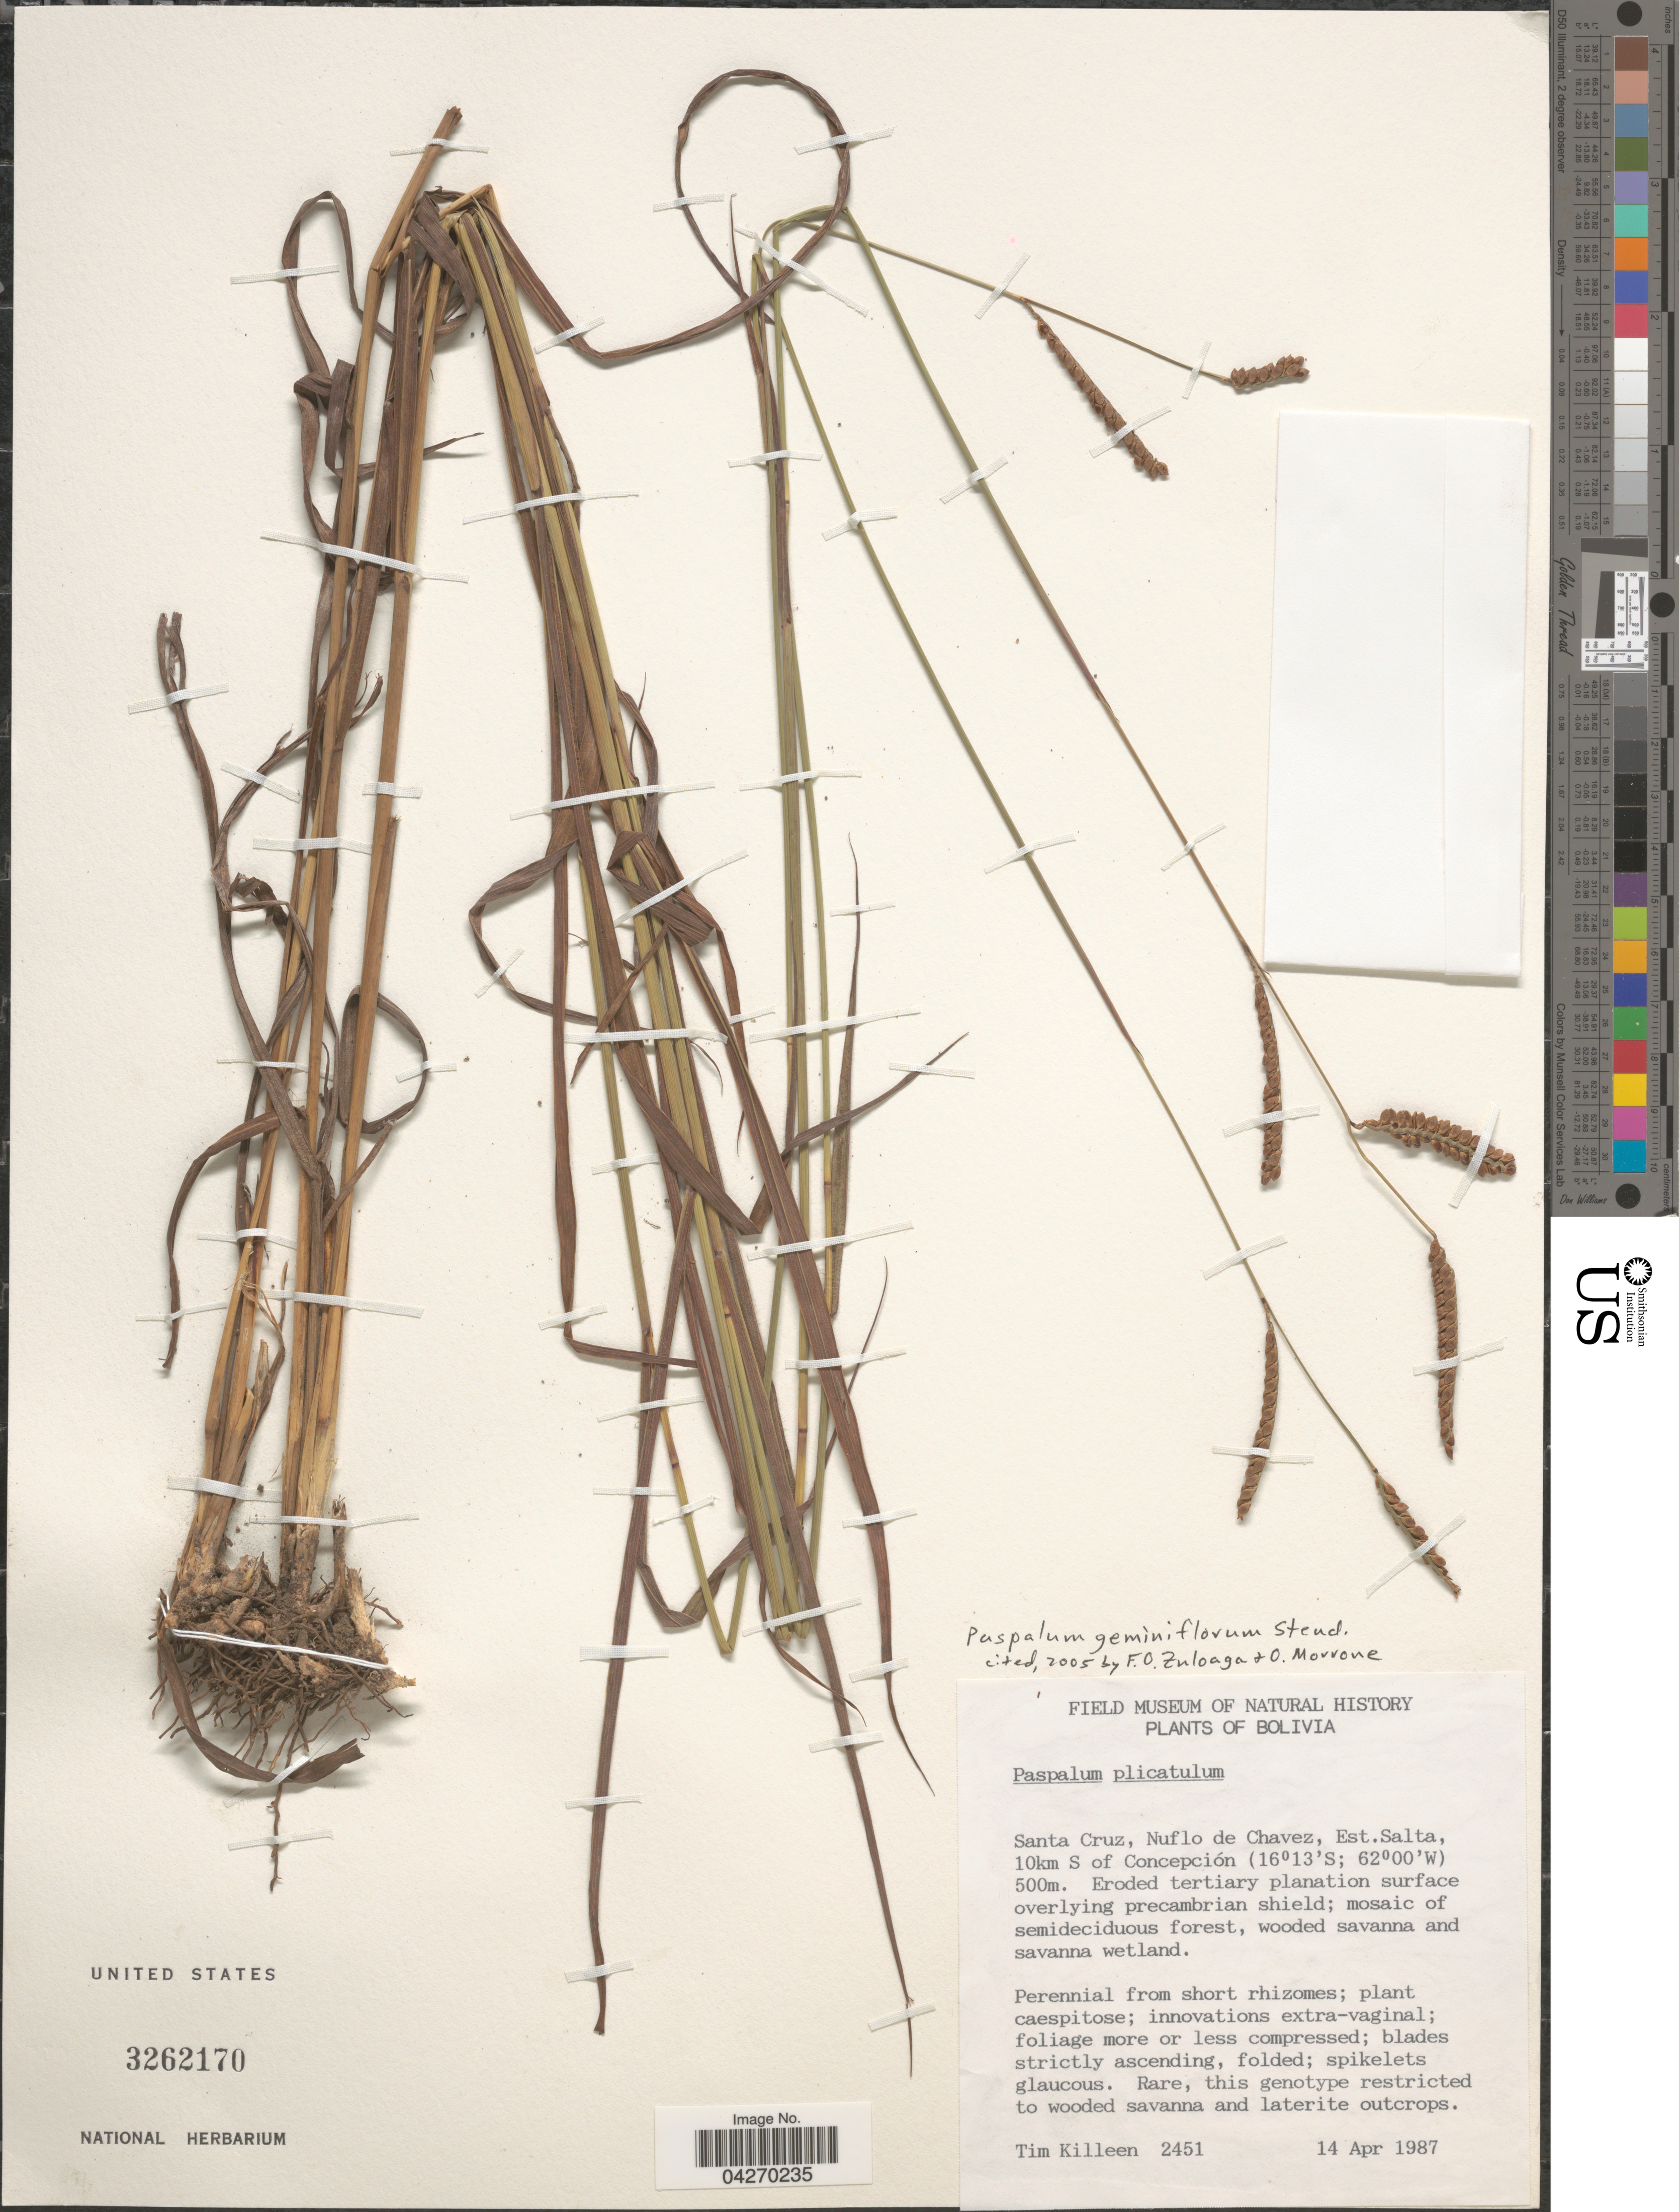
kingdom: Plantae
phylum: Tracheophyta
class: Liliopsida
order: Poales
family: Poaceae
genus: Paspalum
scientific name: Paspalum geminiflorum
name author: Steud.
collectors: T. J. Killeen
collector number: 2451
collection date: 1987-04-14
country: Bolivia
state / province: Santa Cruz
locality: Nuflo de Chavez, Est. Salta, 10km S of Concepción.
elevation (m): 500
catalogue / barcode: US 3262170